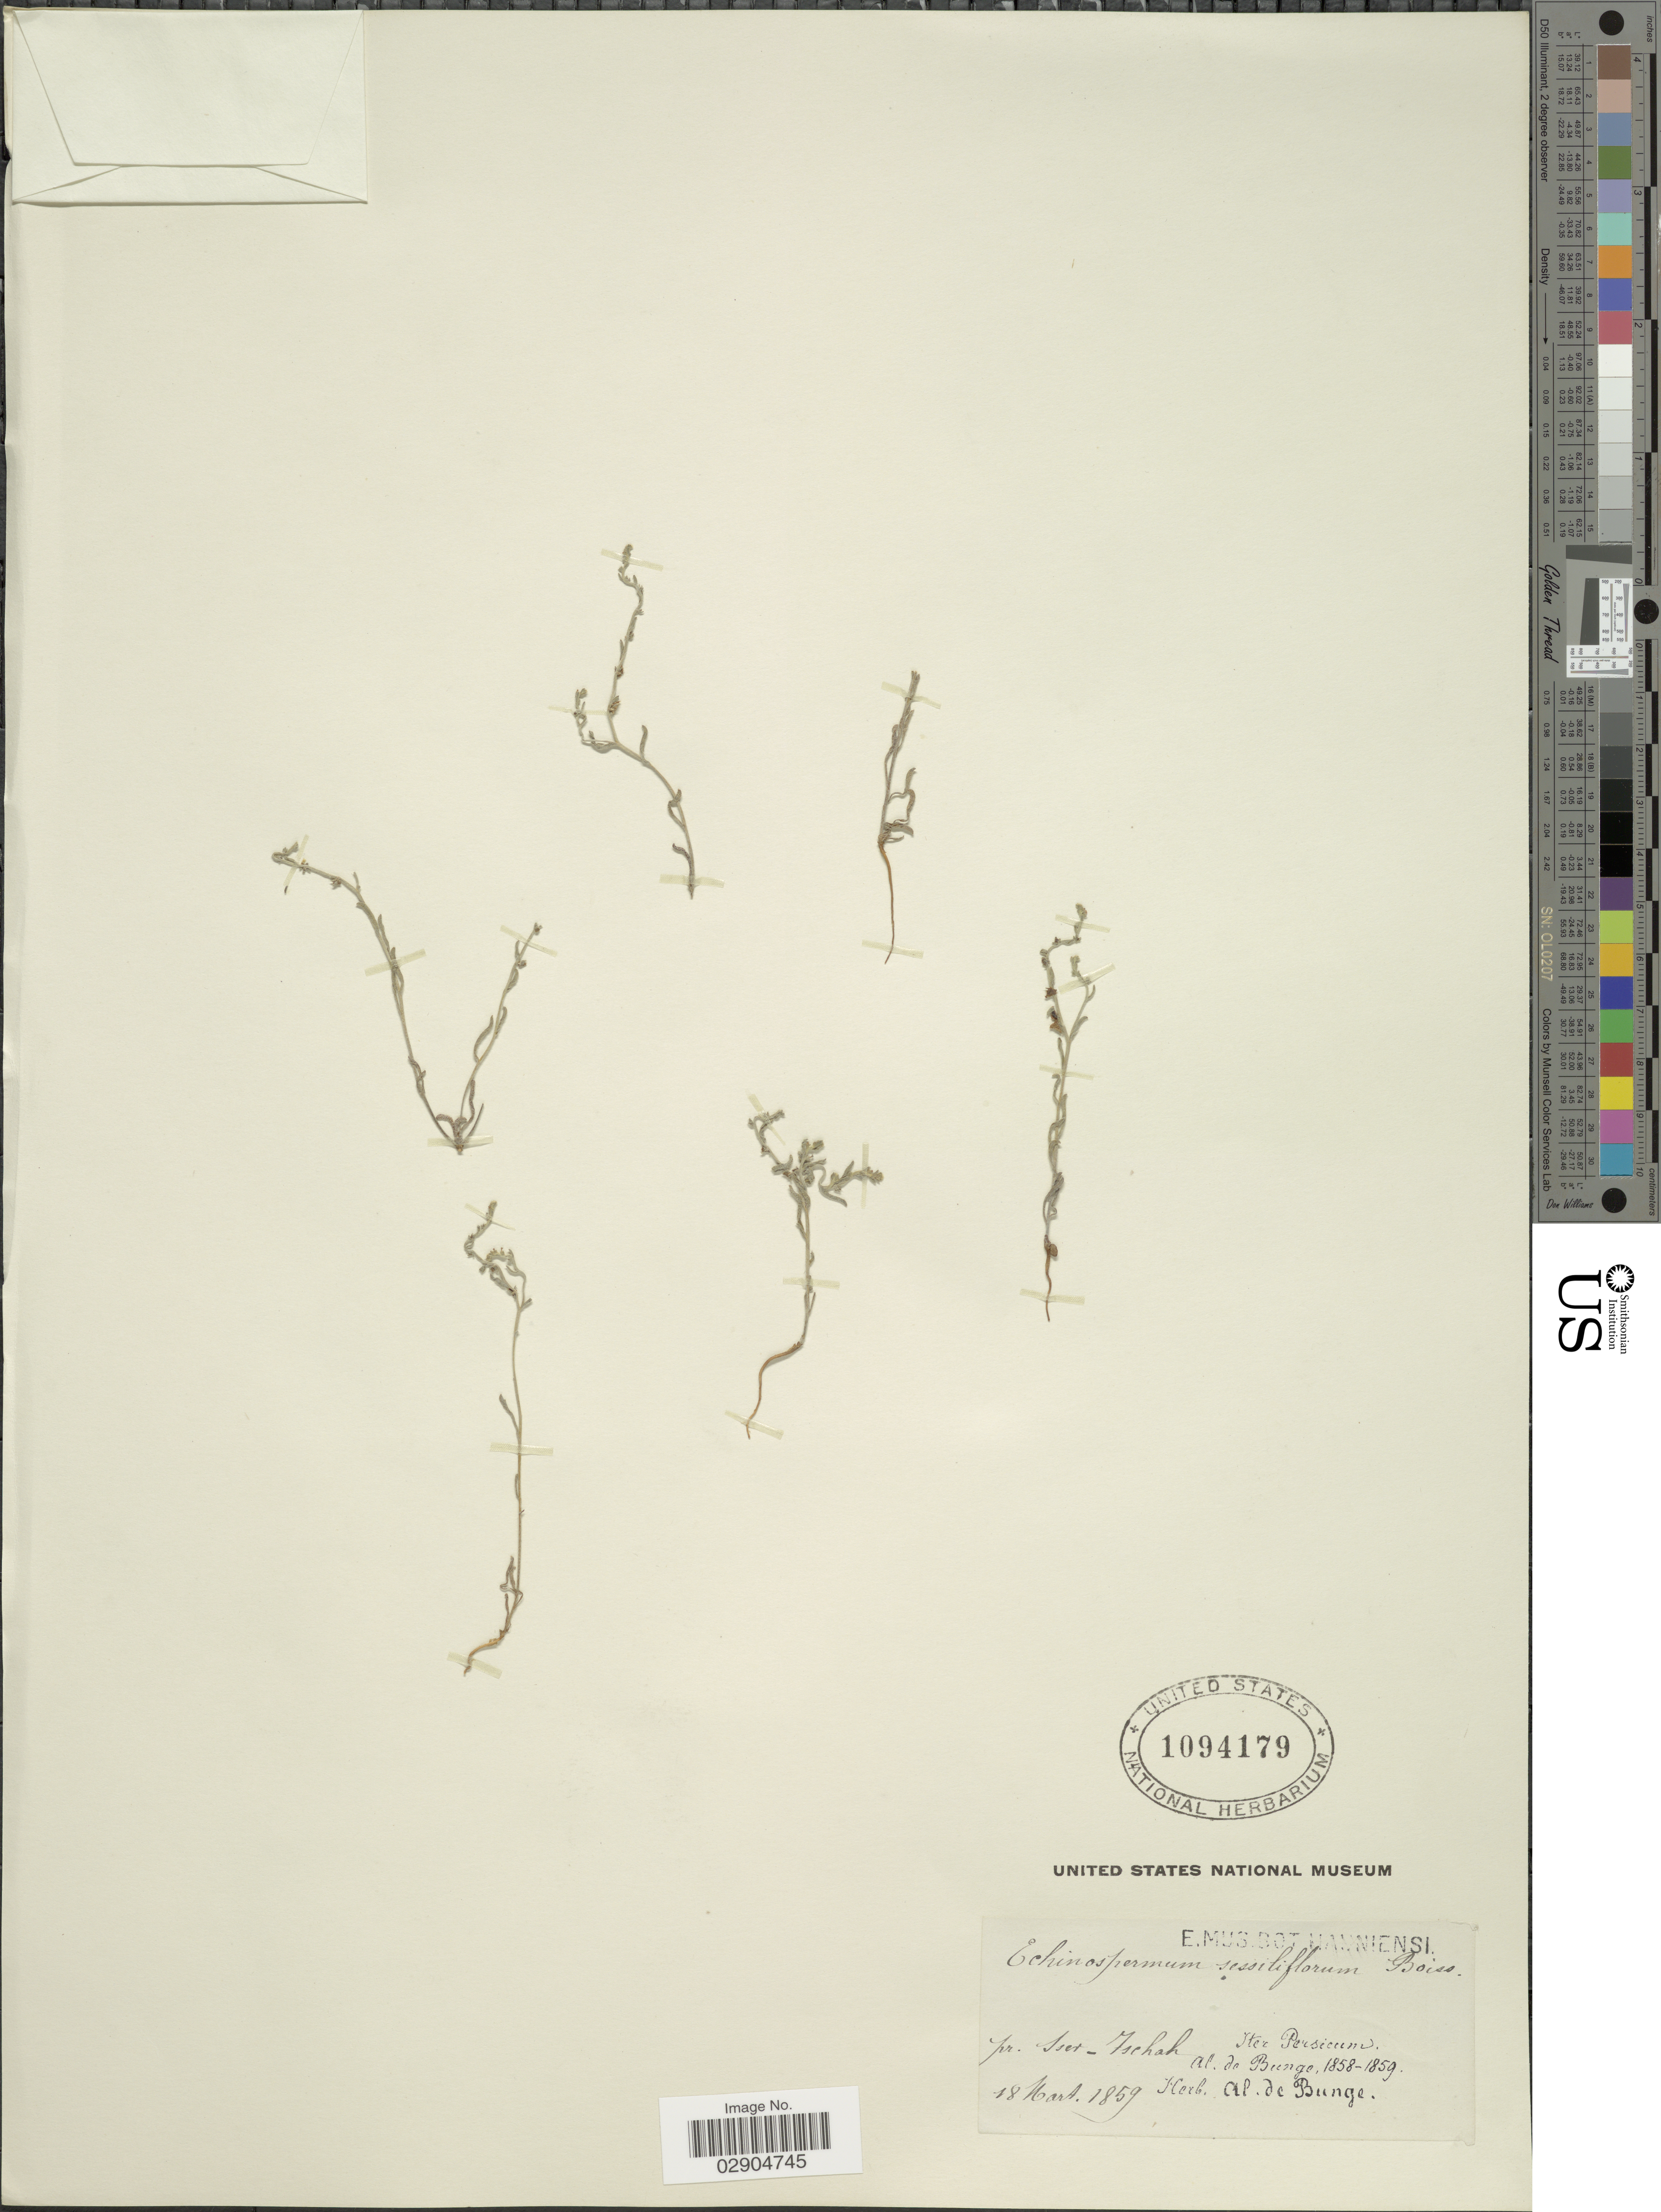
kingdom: Plantae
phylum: Tracheophyta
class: Magnoliopsida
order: Boraginales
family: Boraginaceae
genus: Lappula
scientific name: Lappula sessiliflora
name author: Gürke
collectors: A. de Bunge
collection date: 1859-03-18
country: Iran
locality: Pr. Iser-Ischak, Iter Persicum.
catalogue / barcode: US 1094179